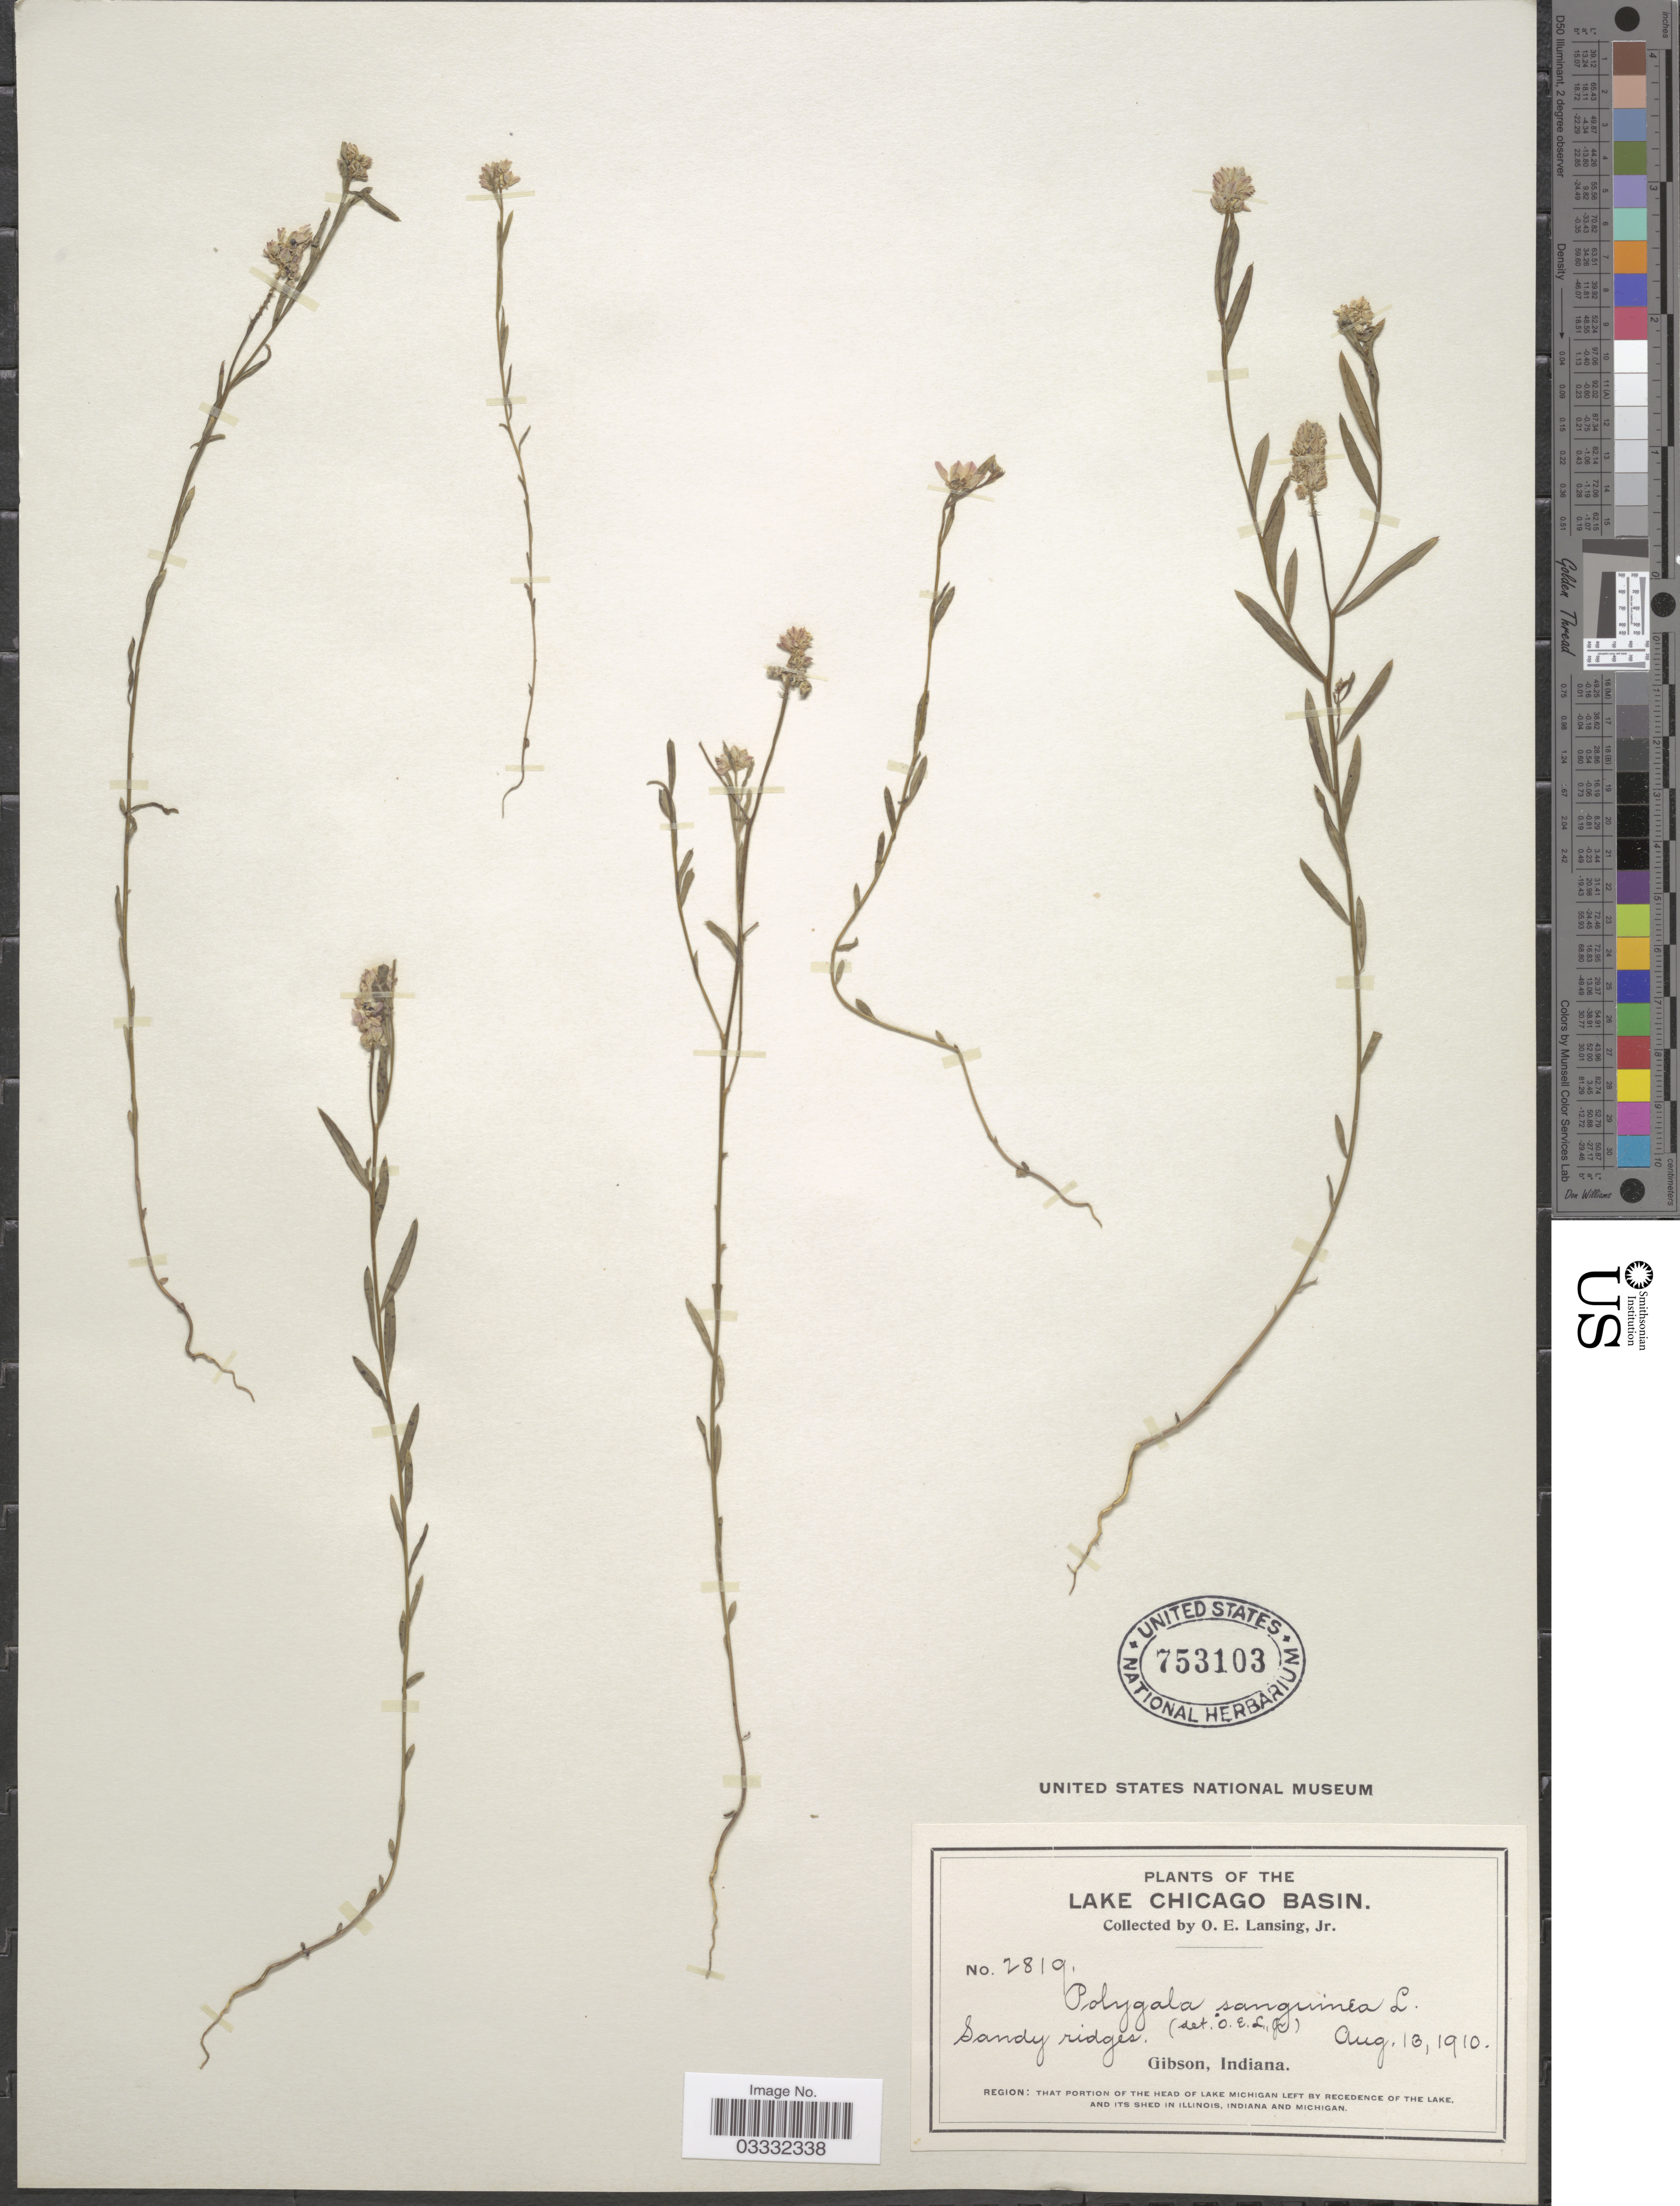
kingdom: Plantae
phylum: Tracheophyta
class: Magnoliopsida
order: Fabales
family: Polygalaceae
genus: Polygala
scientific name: Polygala sanguinea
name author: L.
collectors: O. Lansing Jr.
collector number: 2819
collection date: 1910-08-13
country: United States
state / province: Indiana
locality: Lake Chicago Basin. Gibson. Region: that portion of the head of Lake Michigan left by recedence of the lake.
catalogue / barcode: US 753103